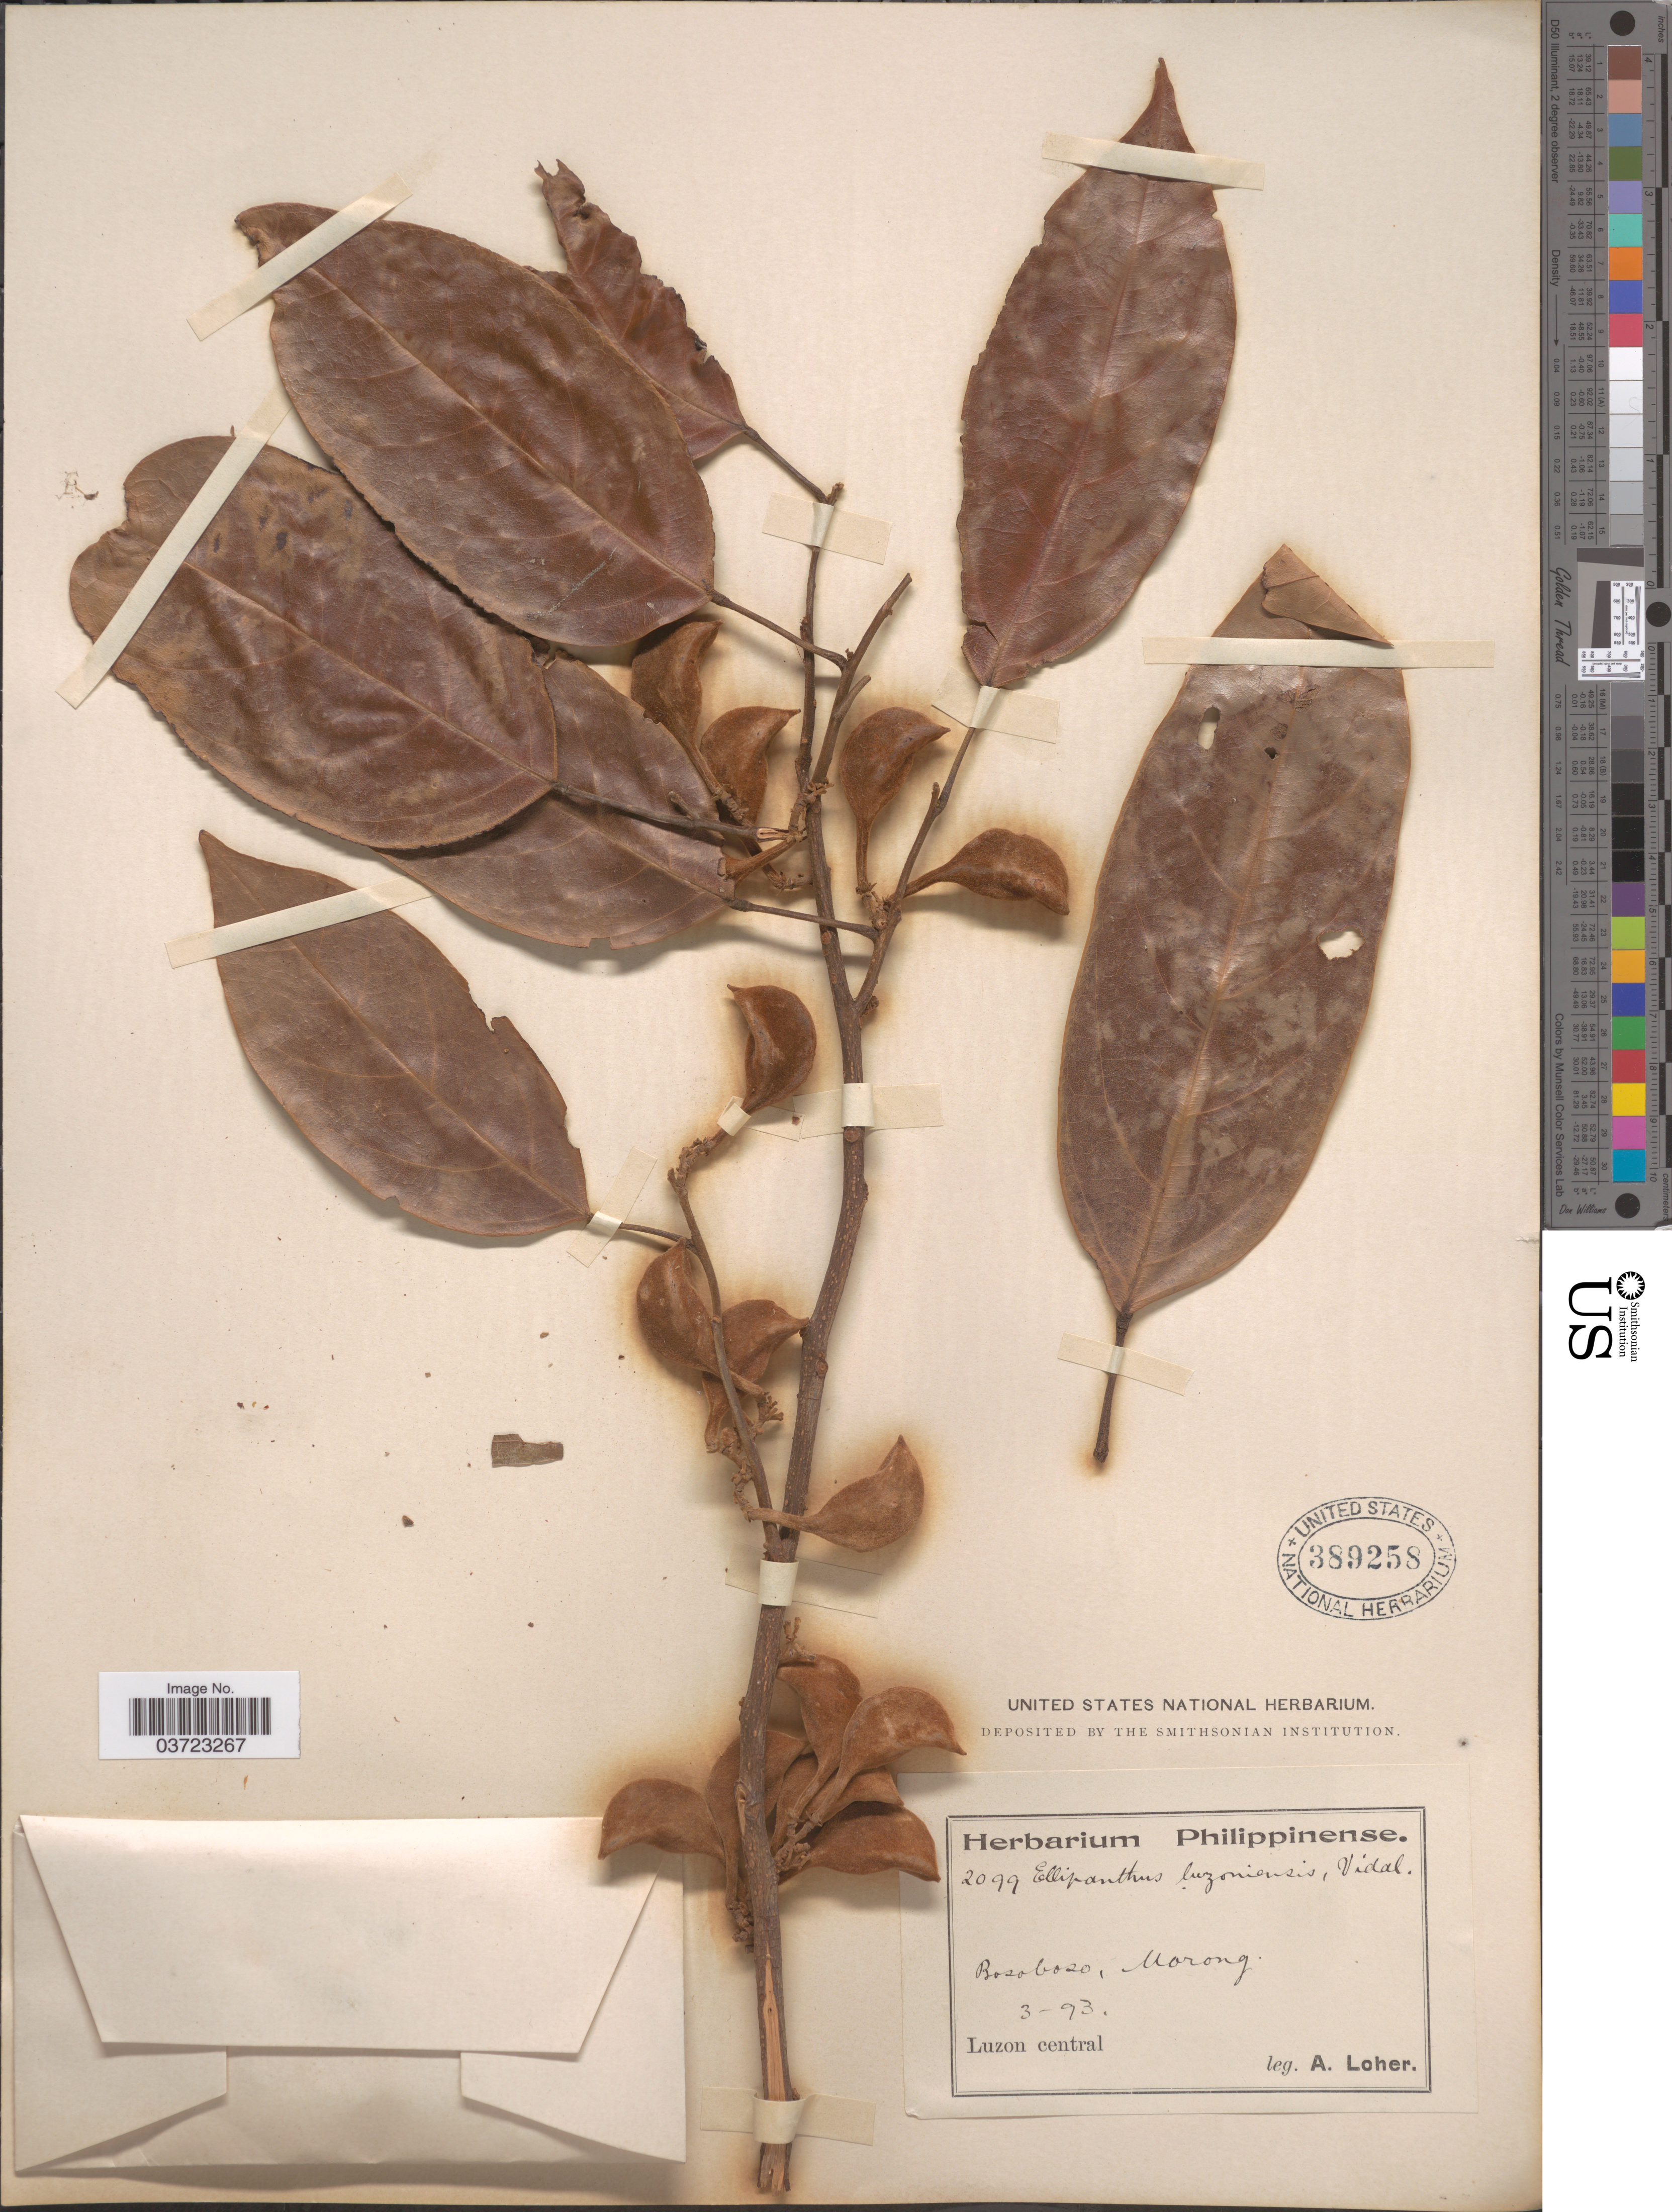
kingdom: Plantae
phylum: Tracheophyta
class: Magnoliopsida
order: Oxalidales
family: Connaraceae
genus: Ellipanthus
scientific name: Ellipanthus luzoniensis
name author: S. Vidal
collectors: A. Loher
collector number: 2099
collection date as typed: Transcribed d/m/y: /3/93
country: Philippines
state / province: Central Luzon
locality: Bosoboso, Morong, Luzon central.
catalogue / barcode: US 389258